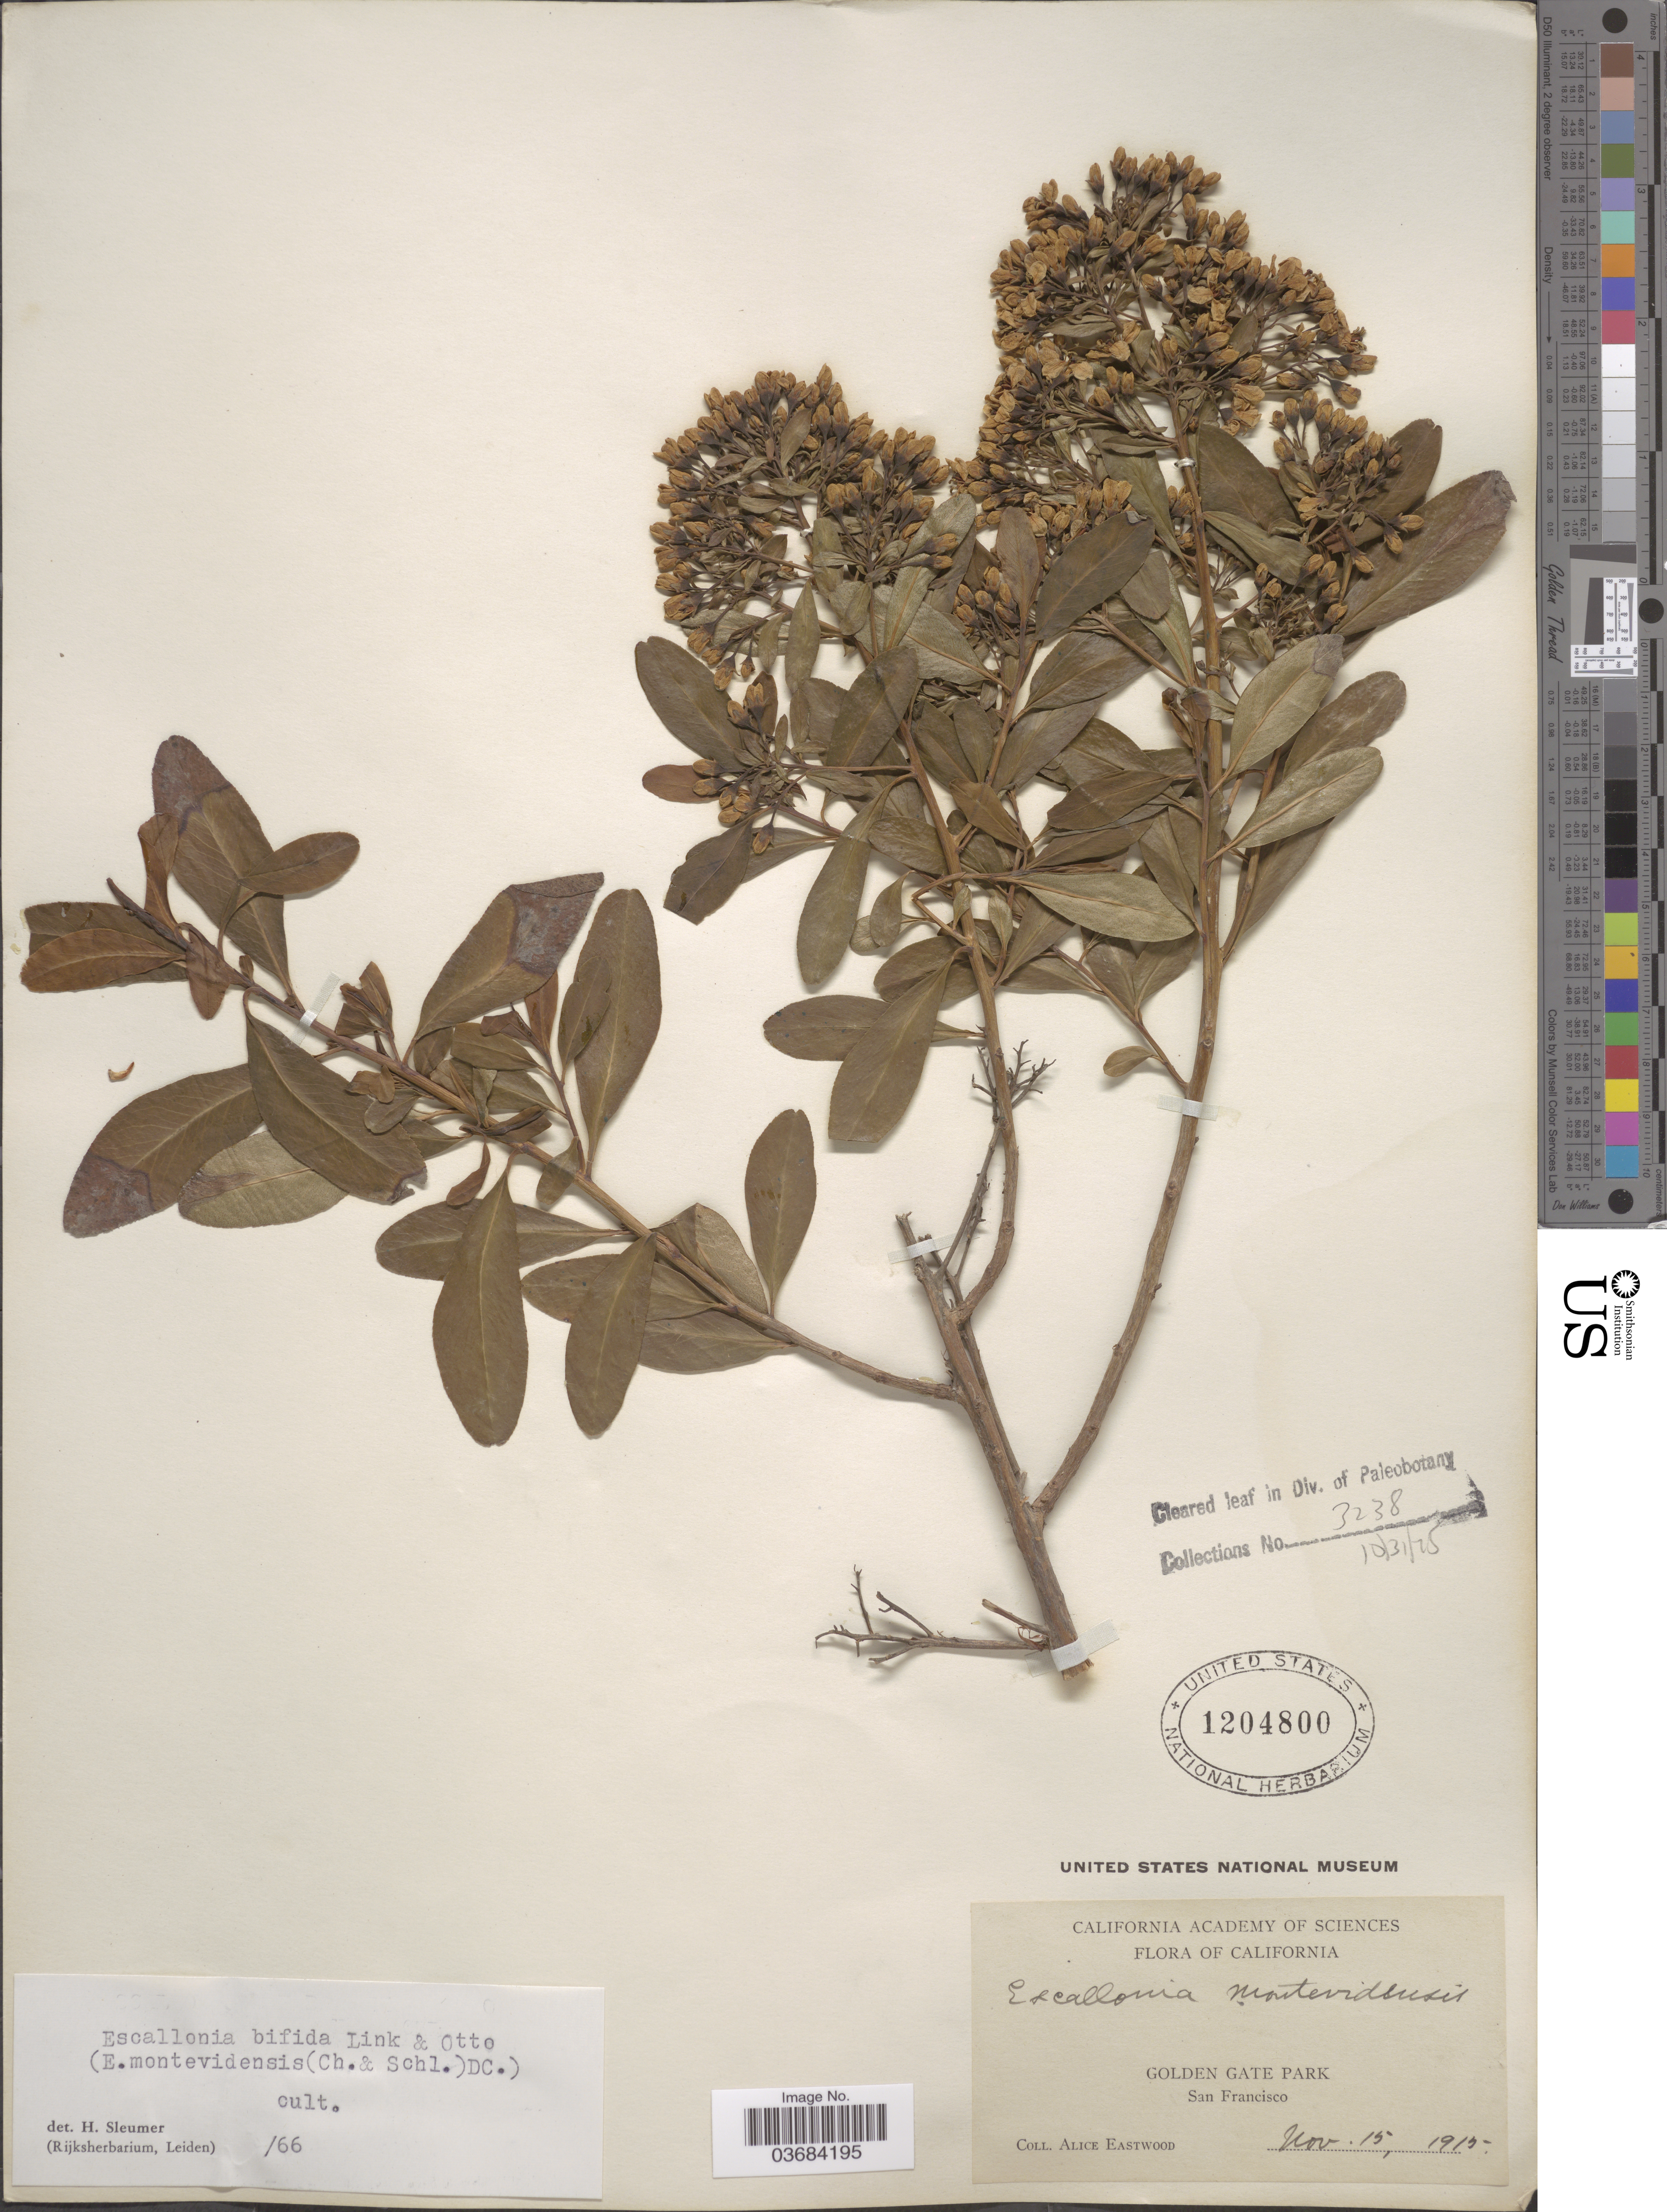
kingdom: Plantae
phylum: Tracheophyta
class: Magnoliopsida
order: Escalloniales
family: Escalloniaceae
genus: Escallonia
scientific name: Escallonia bifida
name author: Link & Otto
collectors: A. Eastwood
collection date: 1915-11-15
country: United States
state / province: California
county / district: San Francisco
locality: Golden Gate Park. San Francisco.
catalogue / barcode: US 1204800